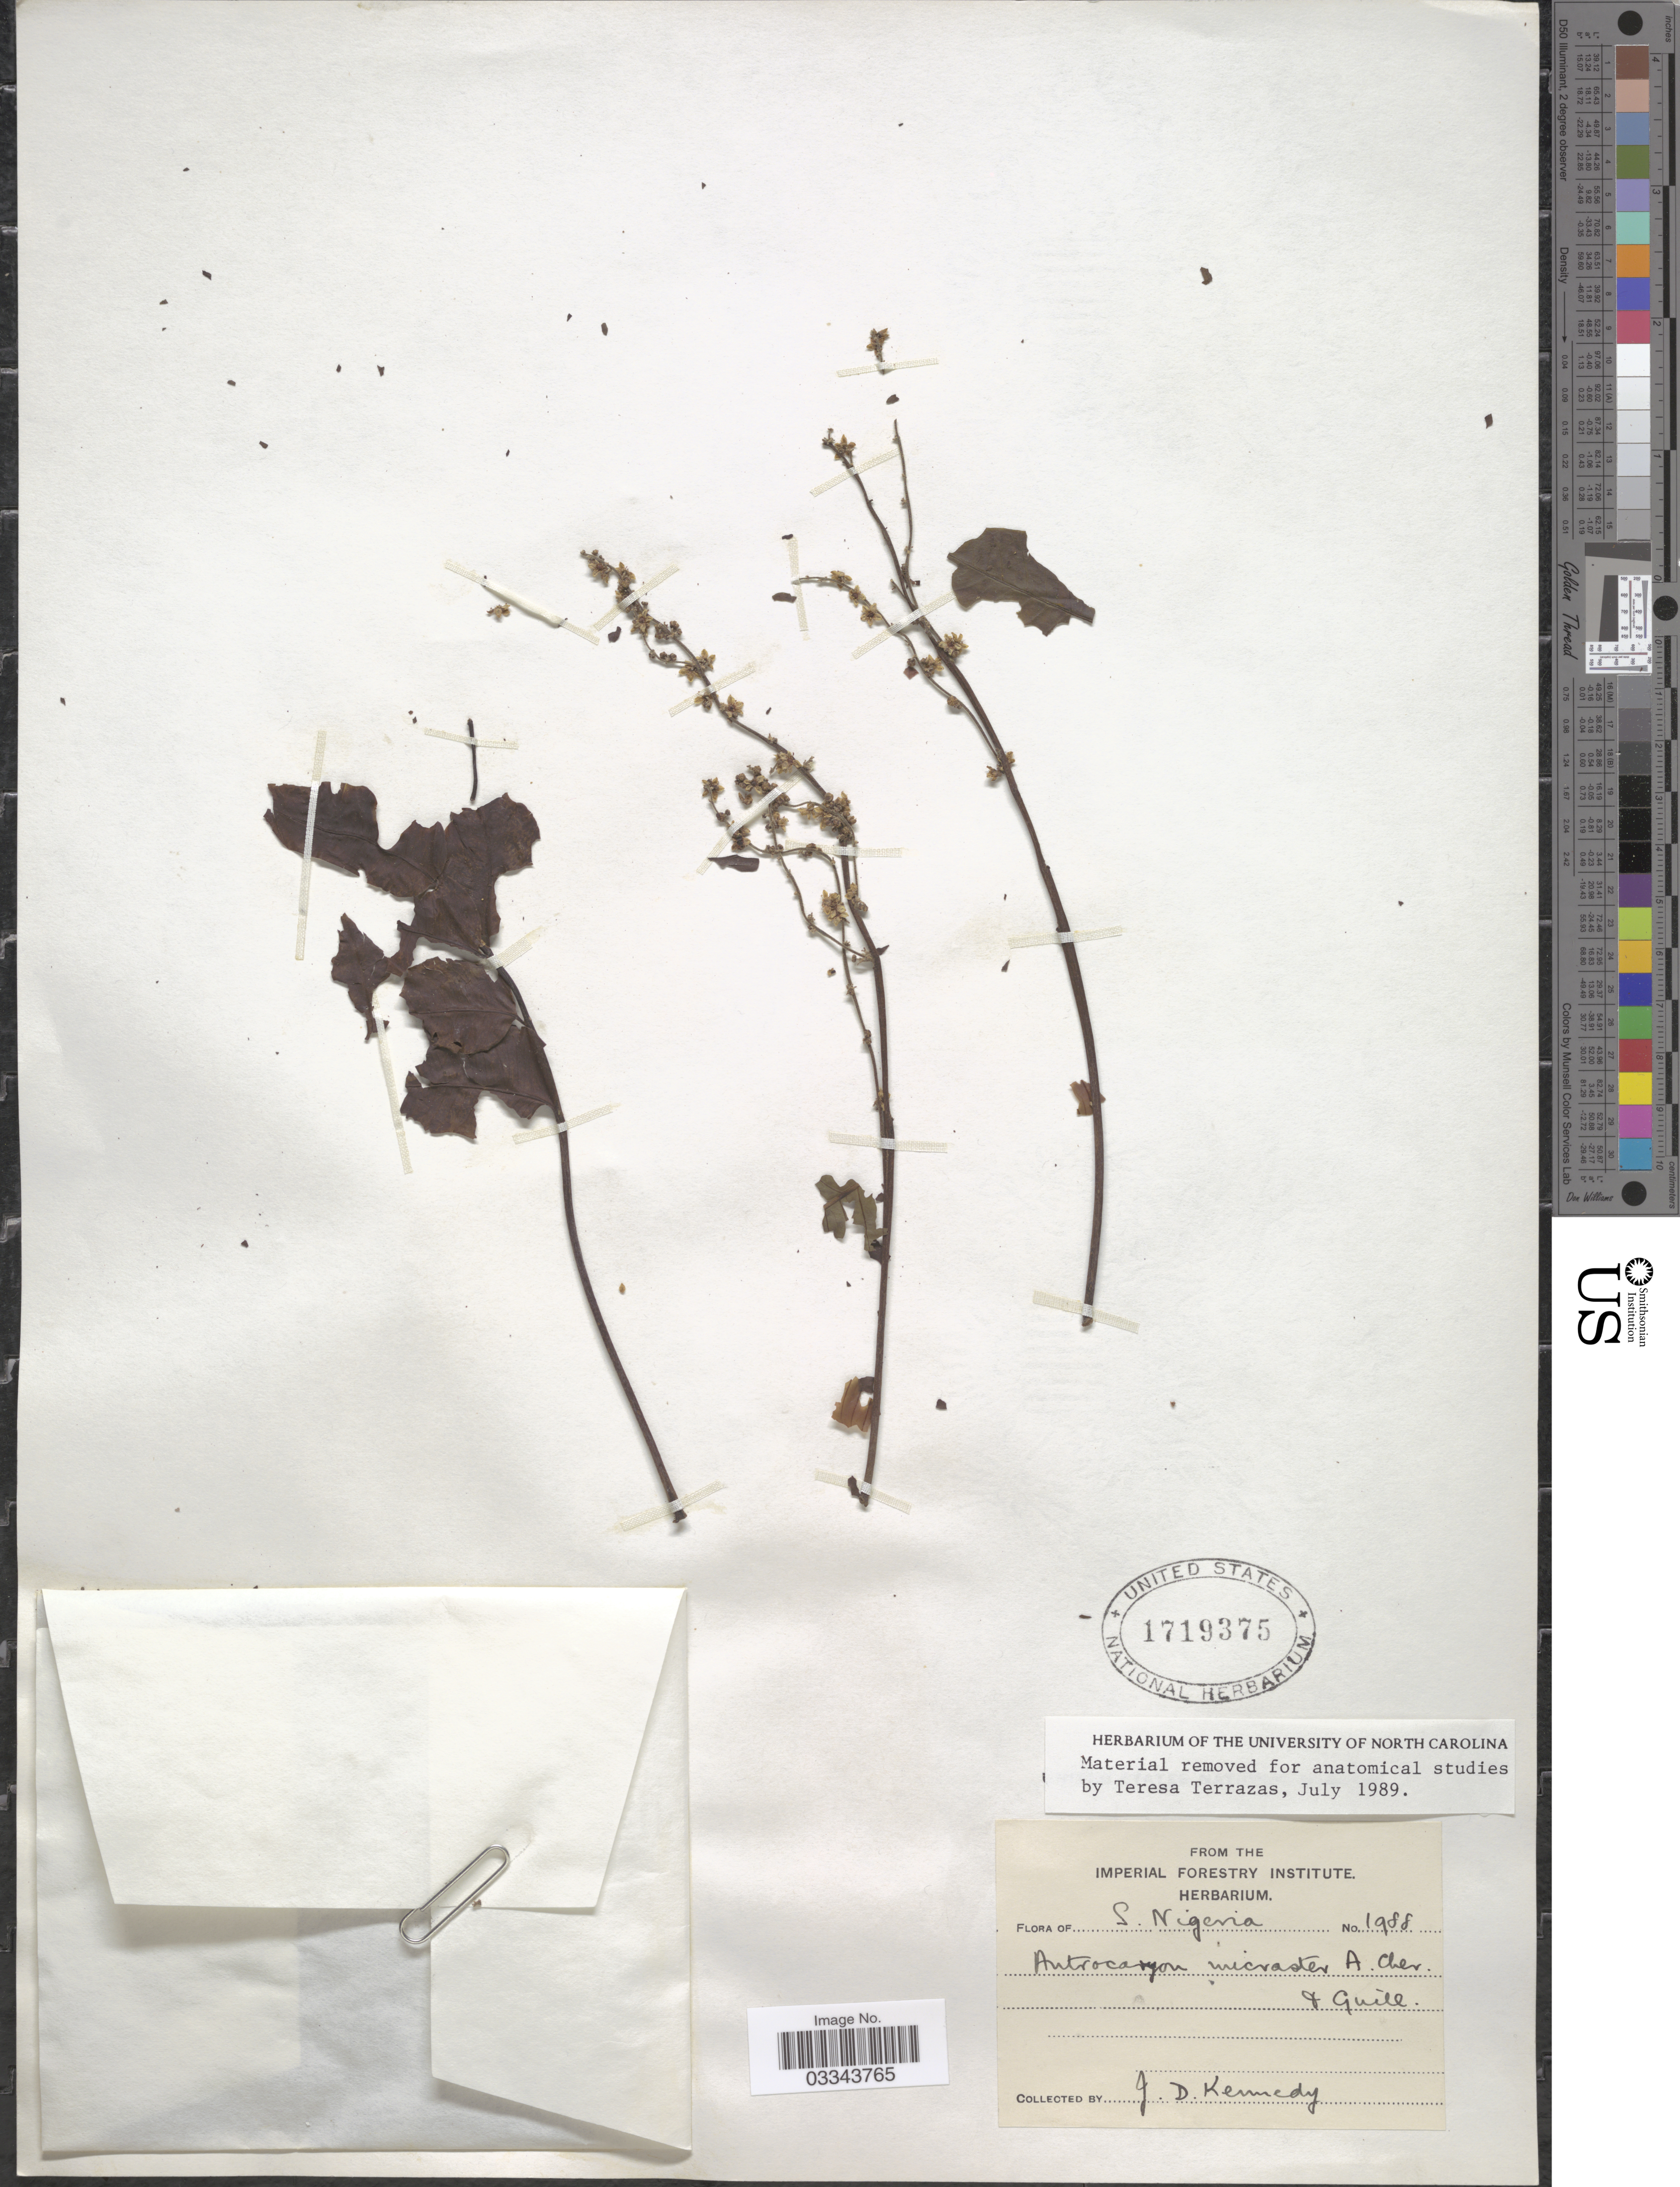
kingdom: Plantae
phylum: Tracheophyta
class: Magnoliopsida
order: Sapindales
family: Anacardiaceae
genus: Antrocaryon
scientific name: Antrocaryon micraster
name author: A. Chev. & Guill.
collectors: J. D. Kennedy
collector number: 1988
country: Nigeria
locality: S. Nigeria.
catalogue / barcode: US 1719375